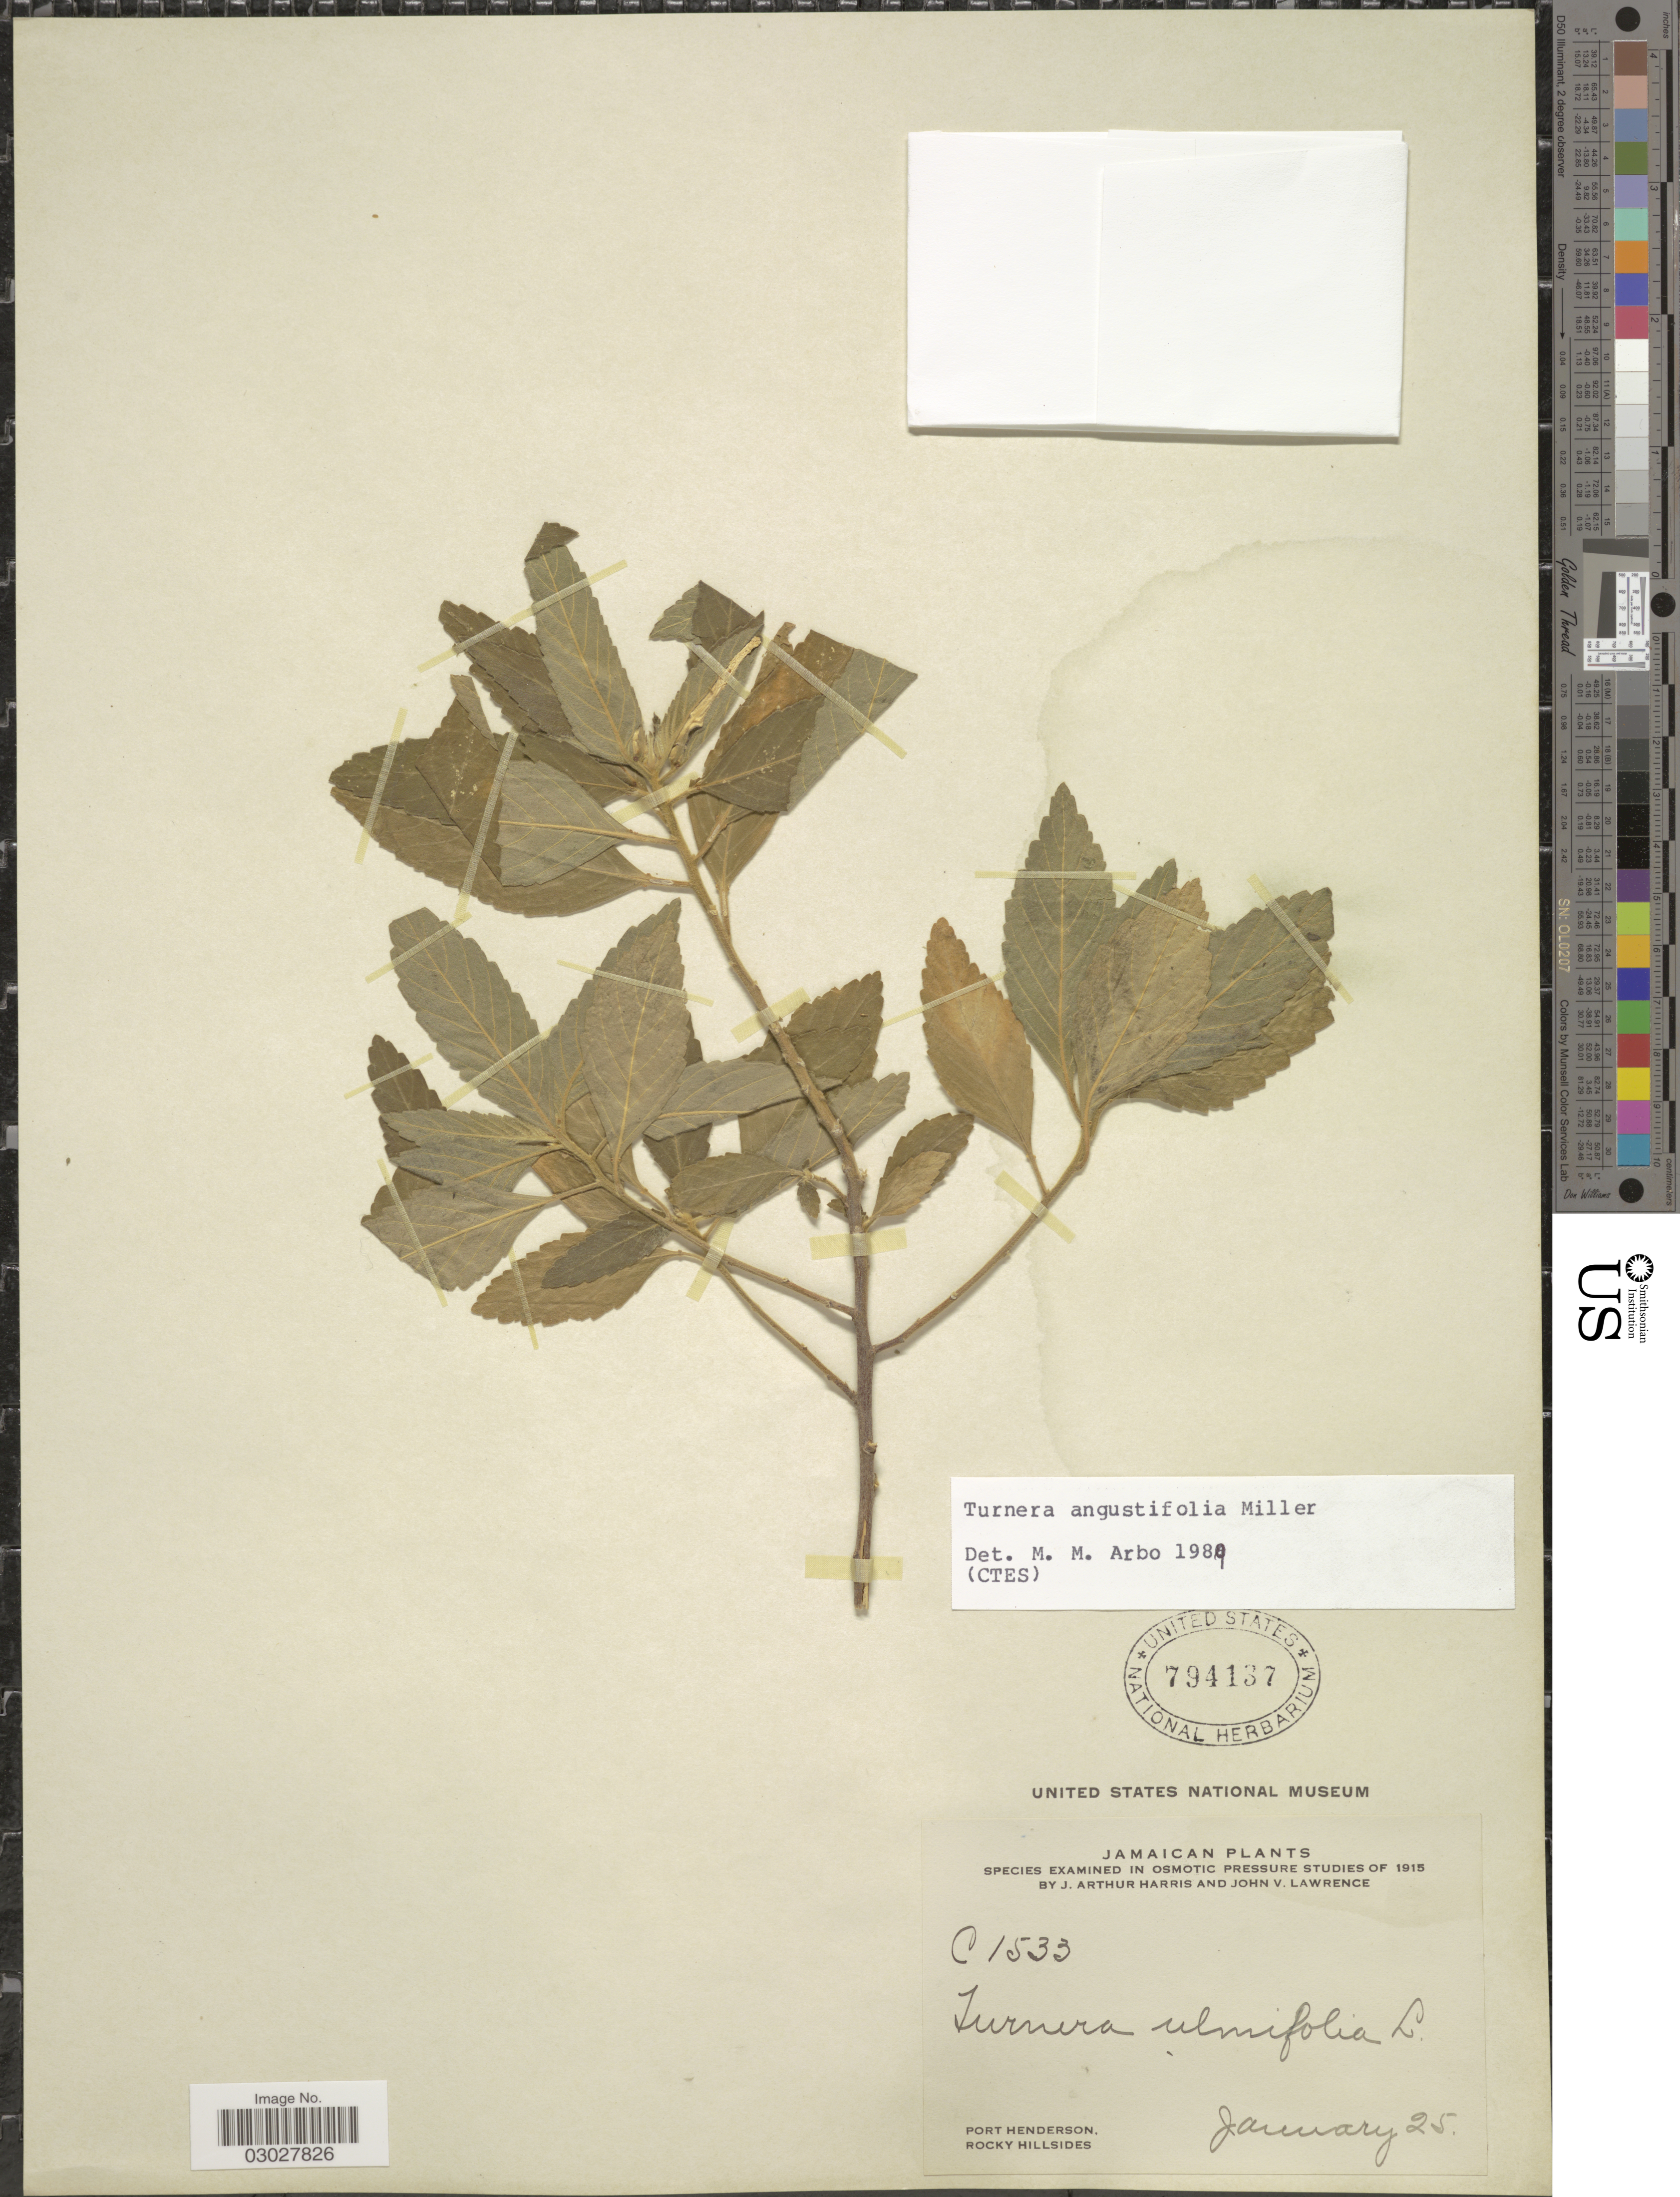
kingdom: Plantae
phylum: Tracheophyta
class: Magnoliopsida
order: Malpighiales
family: Turneraceae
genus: Turnera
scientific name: Turnera angustifolia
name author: Mill.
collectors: J. A. Harris & J. Lawrence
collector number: C1533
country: Jamaica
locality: Port Henderson.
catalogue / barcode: US 794137